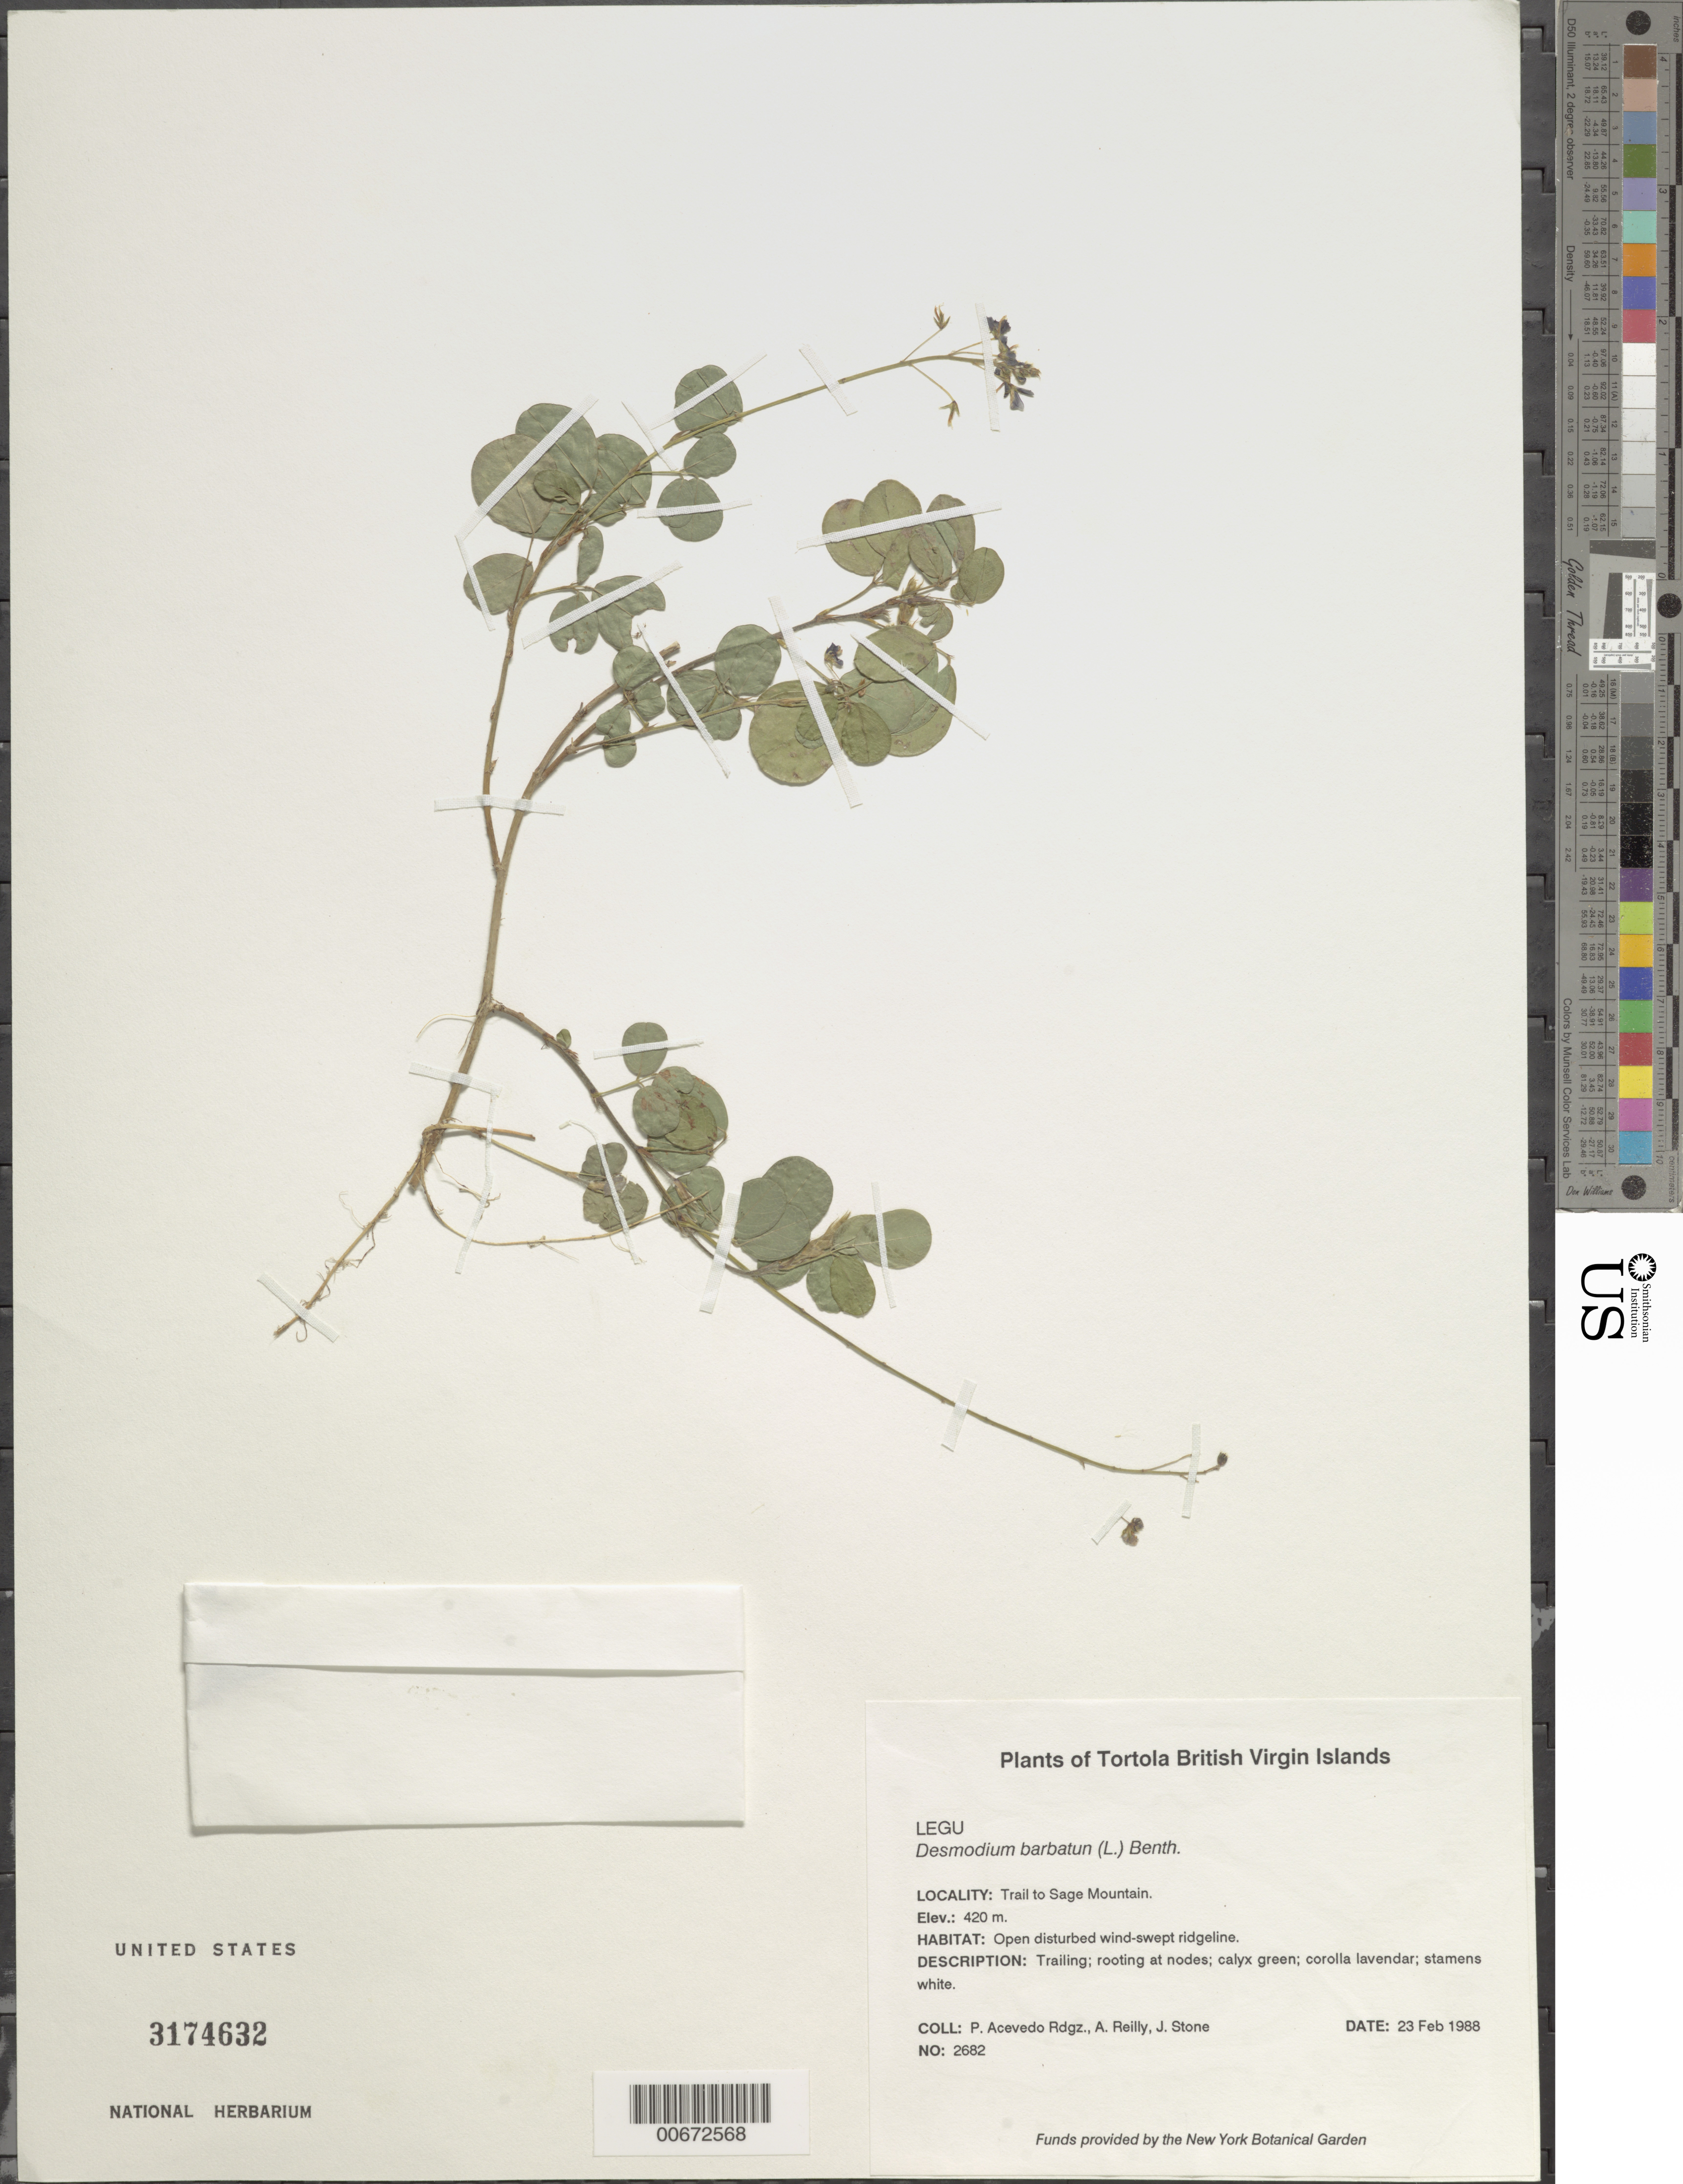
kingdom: Plantae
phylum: Tracheophyta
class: Magnoliopsida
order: Fabales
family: Fabaceae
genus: Grona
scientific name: Grona barbata var. barbata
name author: (L.) H. Ohashi & K. Ohashi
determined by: Strong, Mark T., (BOT), Smithsonian Institution - National Museum of Natural History (UNITED STATES)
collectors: P. Acevedo-Rodr., A. Reilly & J. Stone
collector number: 2682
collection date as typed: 23 Feb 1988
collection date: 1988-02-23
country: British Virgin Islands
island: Tortola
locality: Road to Sage Mountain, Tortola, BVI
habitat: Open, disturbed, windswept, ridgeline.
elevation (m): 420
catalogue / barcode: US 3174632